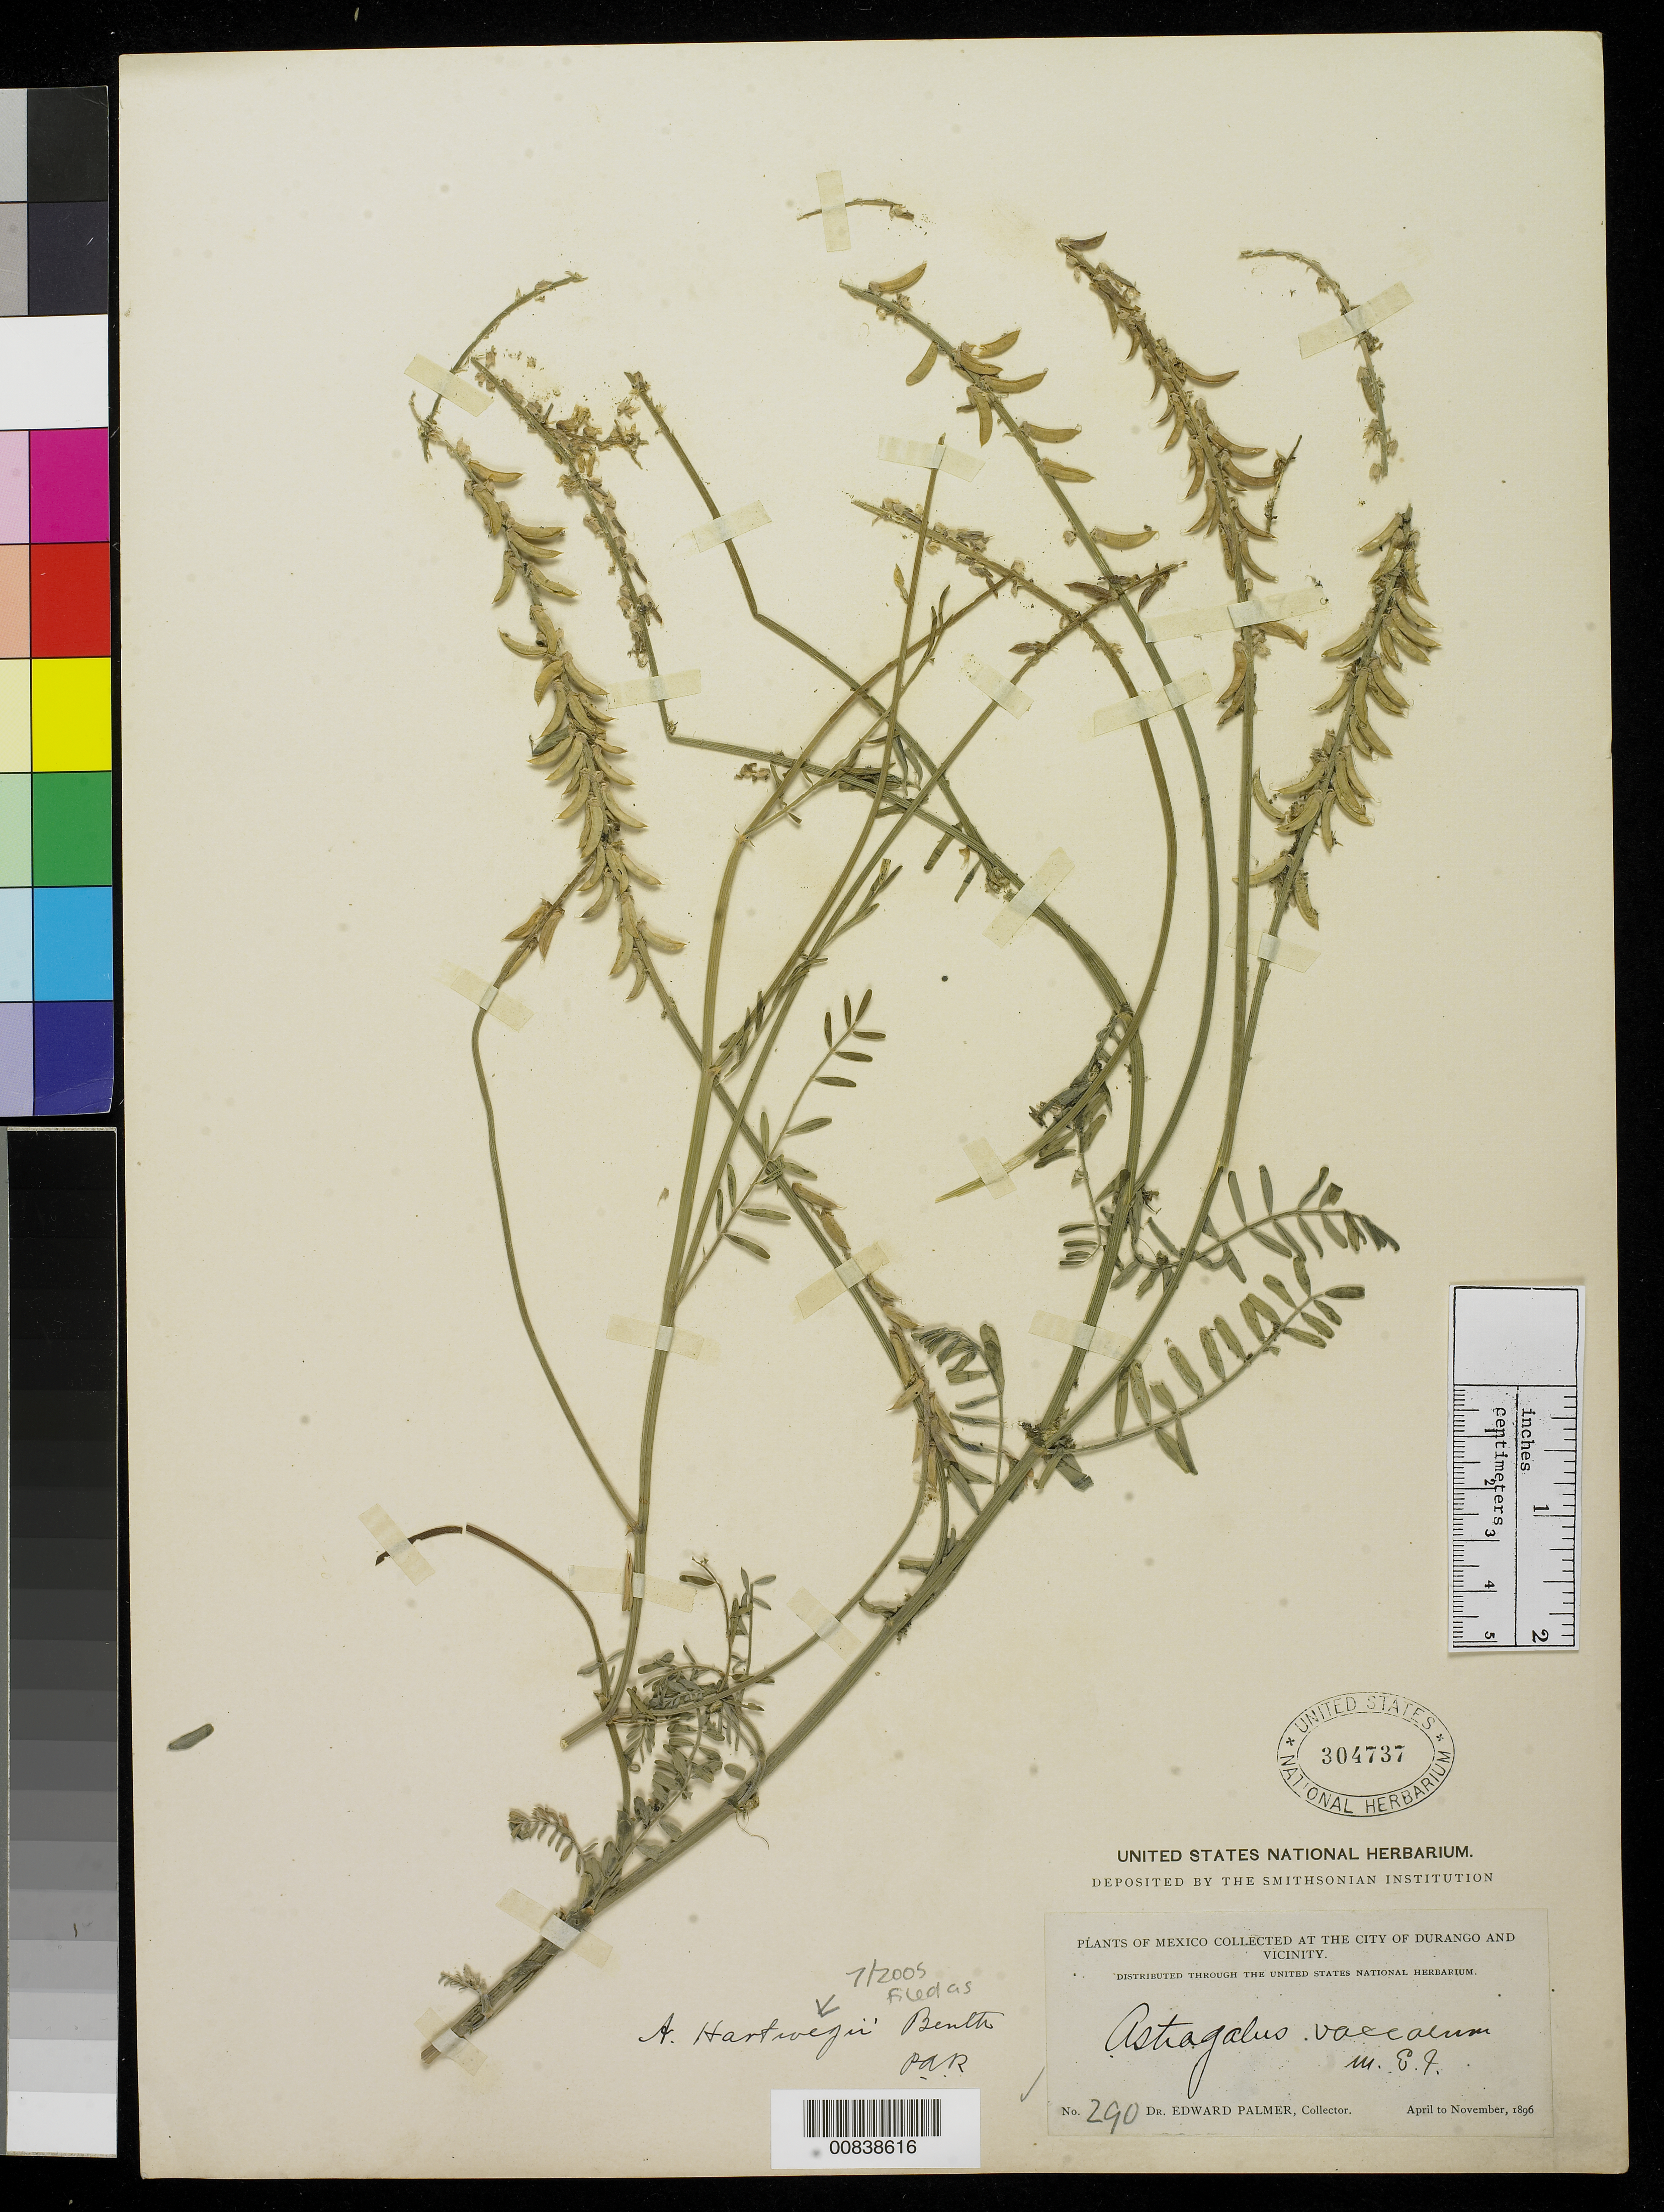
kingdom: Plantae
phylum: Tracheophyta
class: Magnoliopsida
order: Fabales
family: Fabaceae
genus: Astragalus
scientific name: Astragalus hartwegii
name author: Benth.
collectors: E. Palmer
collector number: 290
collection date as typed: Apr 1896 to -- Nov 1896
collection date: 1896-04/1896-11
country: Mexico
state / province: Durango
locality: City of Durango and vicinity.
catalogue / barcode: US 304737